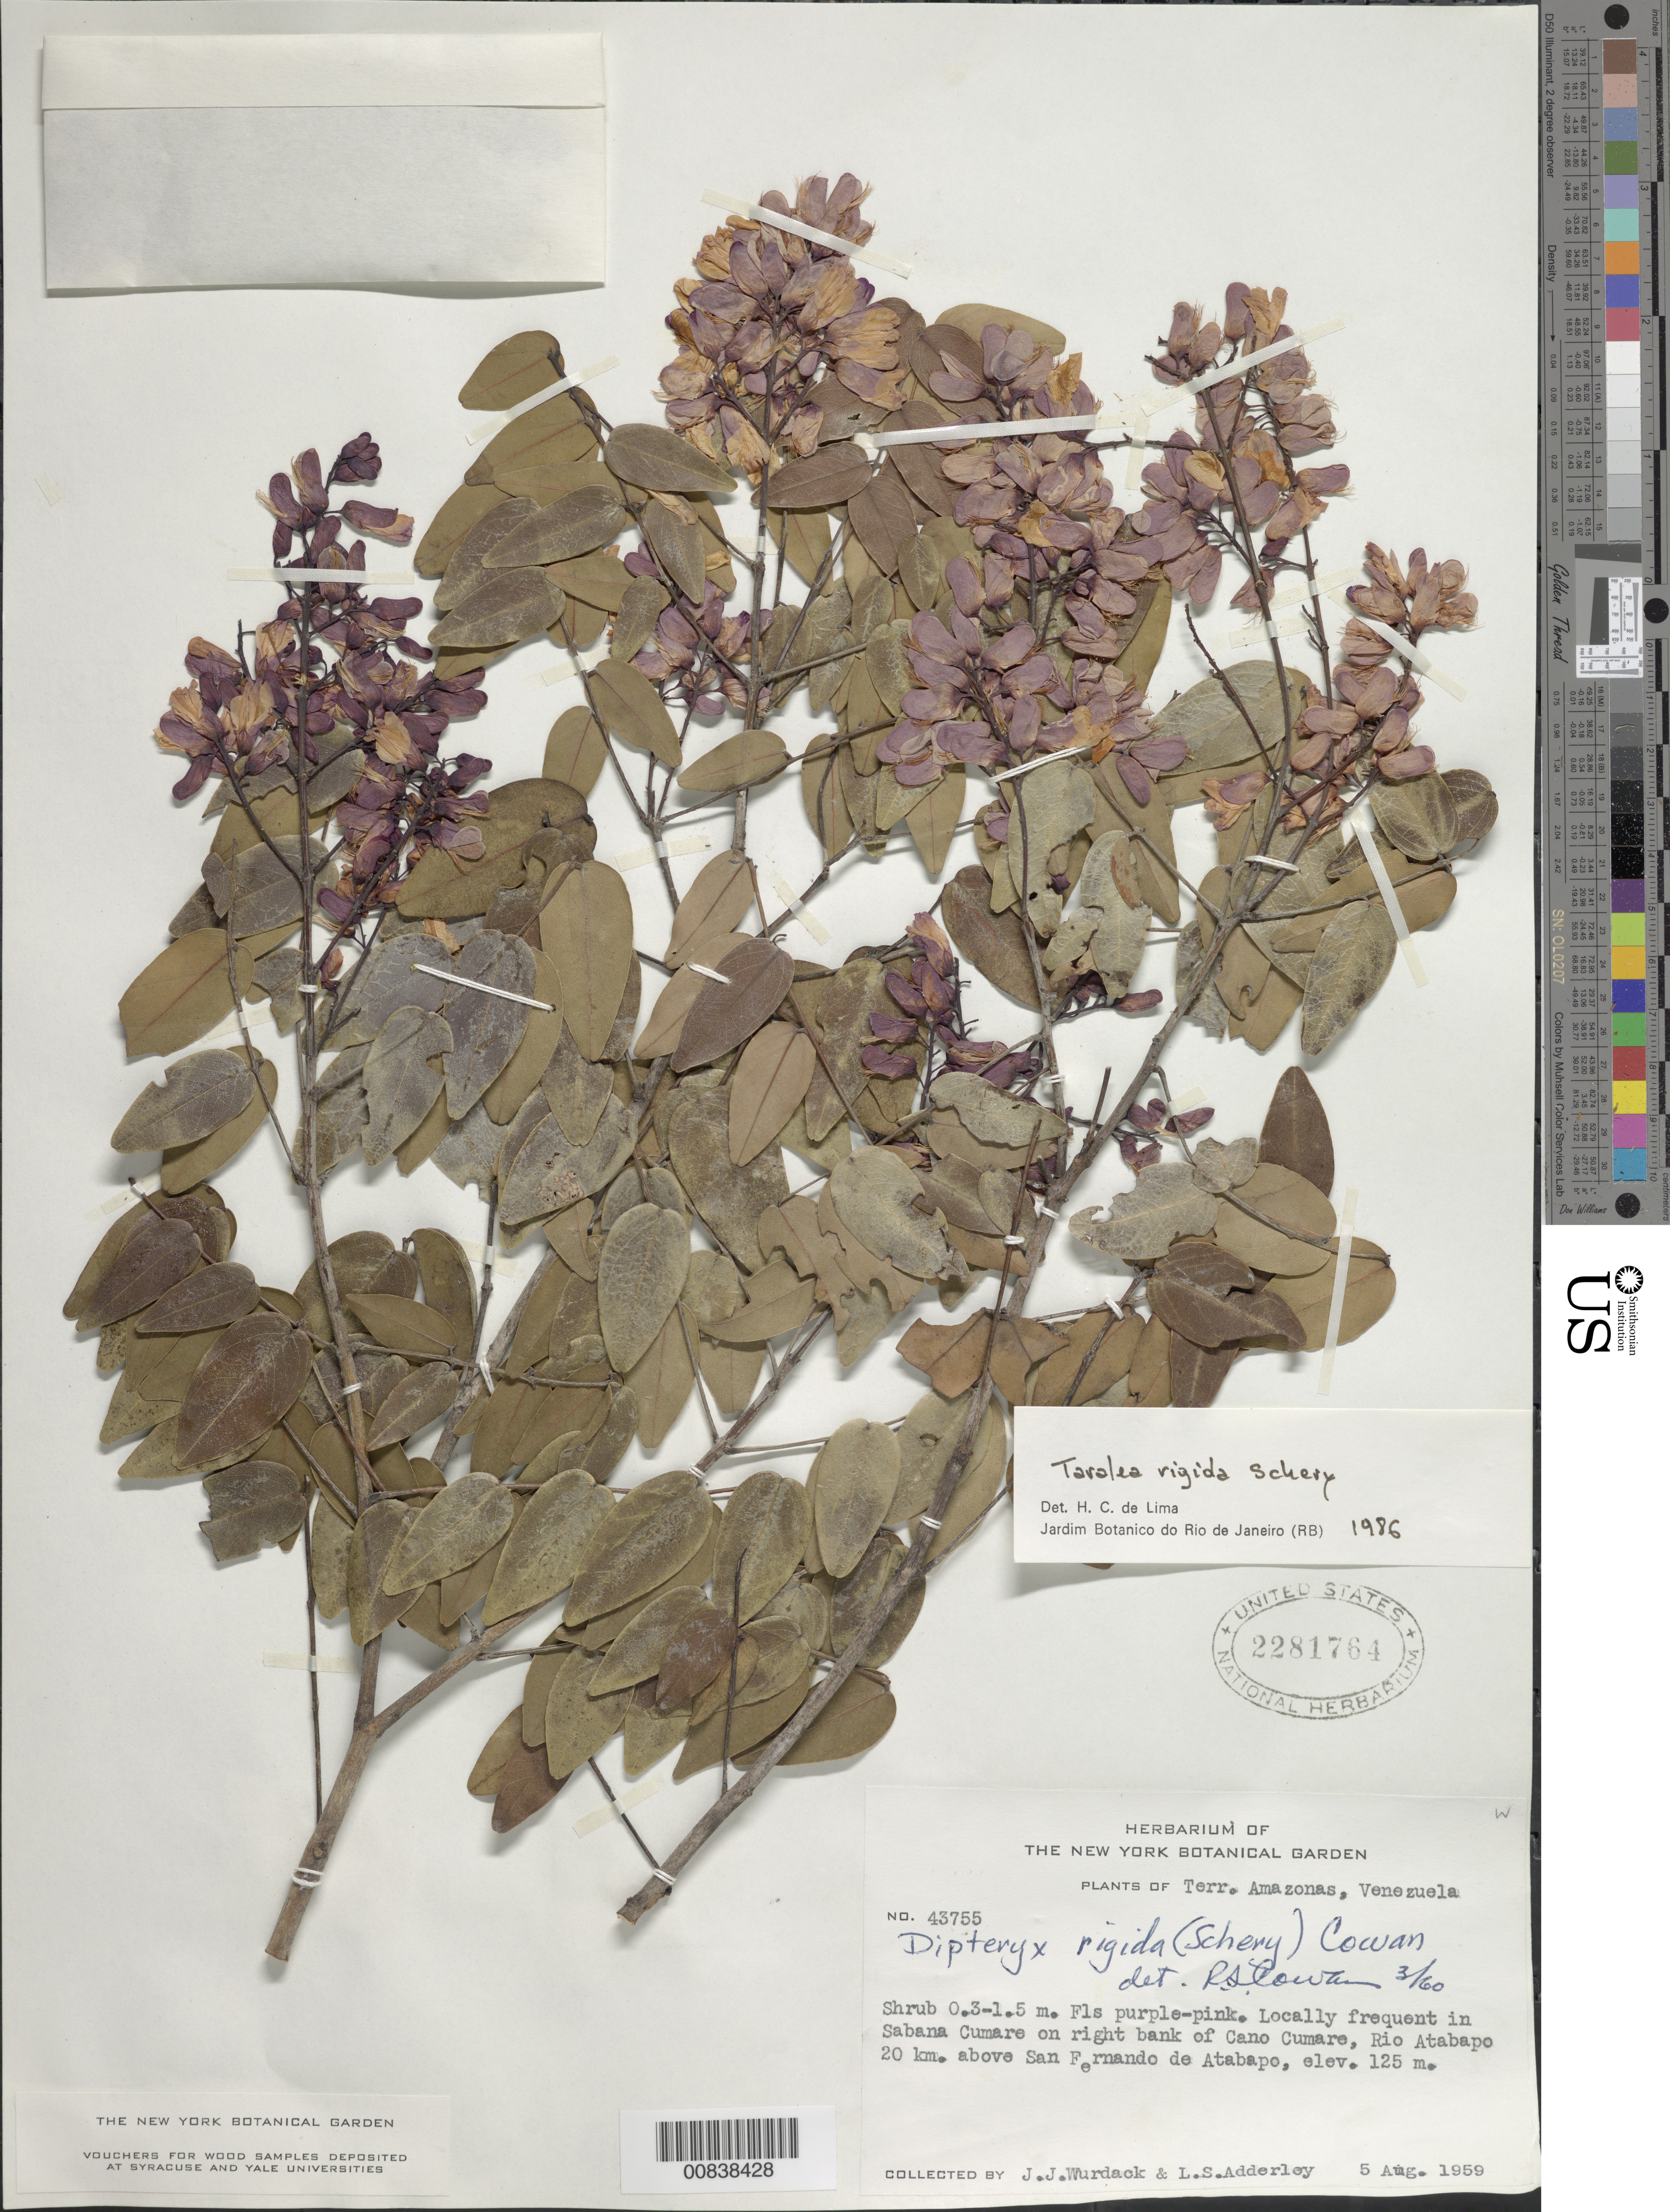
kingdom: Plantae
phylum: Tracheophyta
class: Magnoliopsida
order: Fabales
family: Fabaceae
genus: Taralea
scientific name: Taralea rigida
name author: Schery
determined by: Lima, H. C. de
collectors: J. J. Wurdack & L. S. Adderley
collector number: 43755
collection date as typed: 5-Aug-59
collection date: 1959-08-05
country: Venezuela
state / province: Amazonas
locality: Sabana Cumare on right bank of Caño Cumare, Río Atabapo, 20 km above San Fernando de Atabapo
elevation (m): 125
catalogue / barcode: US 2281764